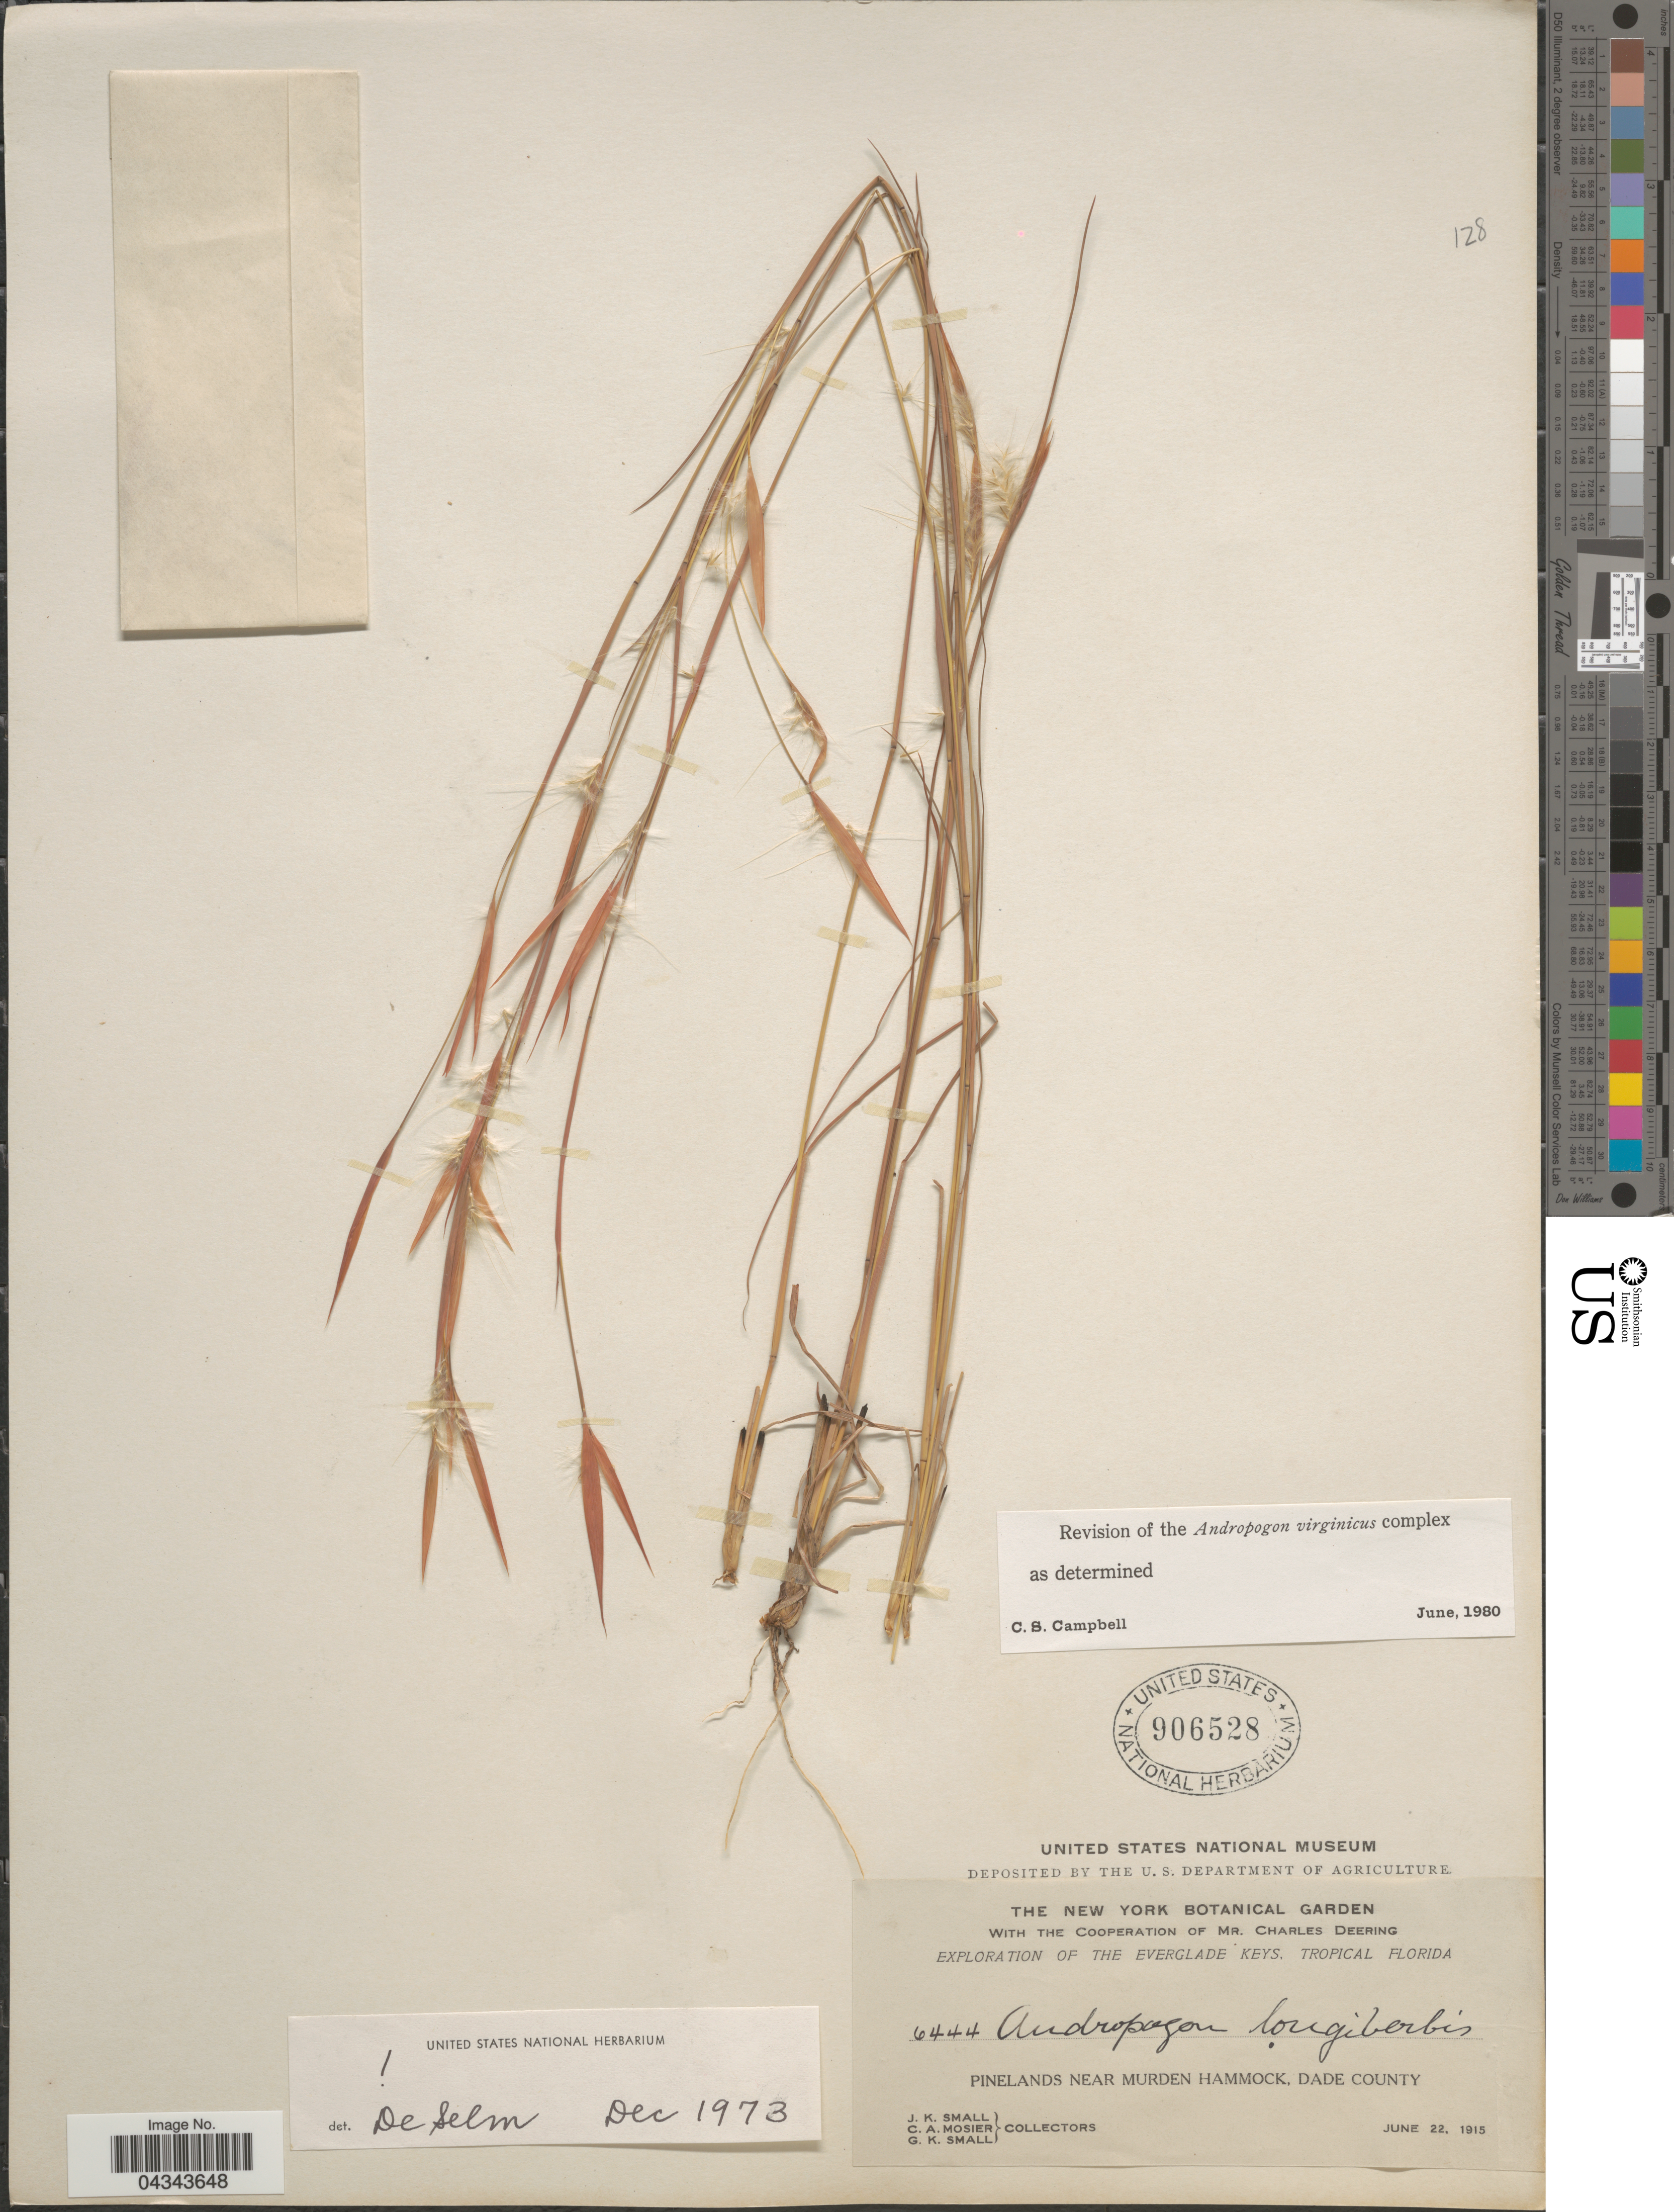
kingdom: Plantae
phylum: Tracheophyta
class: Liliopsida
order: Poales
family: Poaceae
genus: Andropogon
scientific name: Andropogon longiberbis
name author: Hack.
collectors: J. K. Small, C. A. Mosier & G. K. Small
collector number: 6444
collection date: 1915-06-22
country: United States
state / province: Florida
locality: Exploration of the Everglade Keys, Tropical Florida. Pinelands near Murden Hammock, Dade County.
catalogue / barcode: US 906528